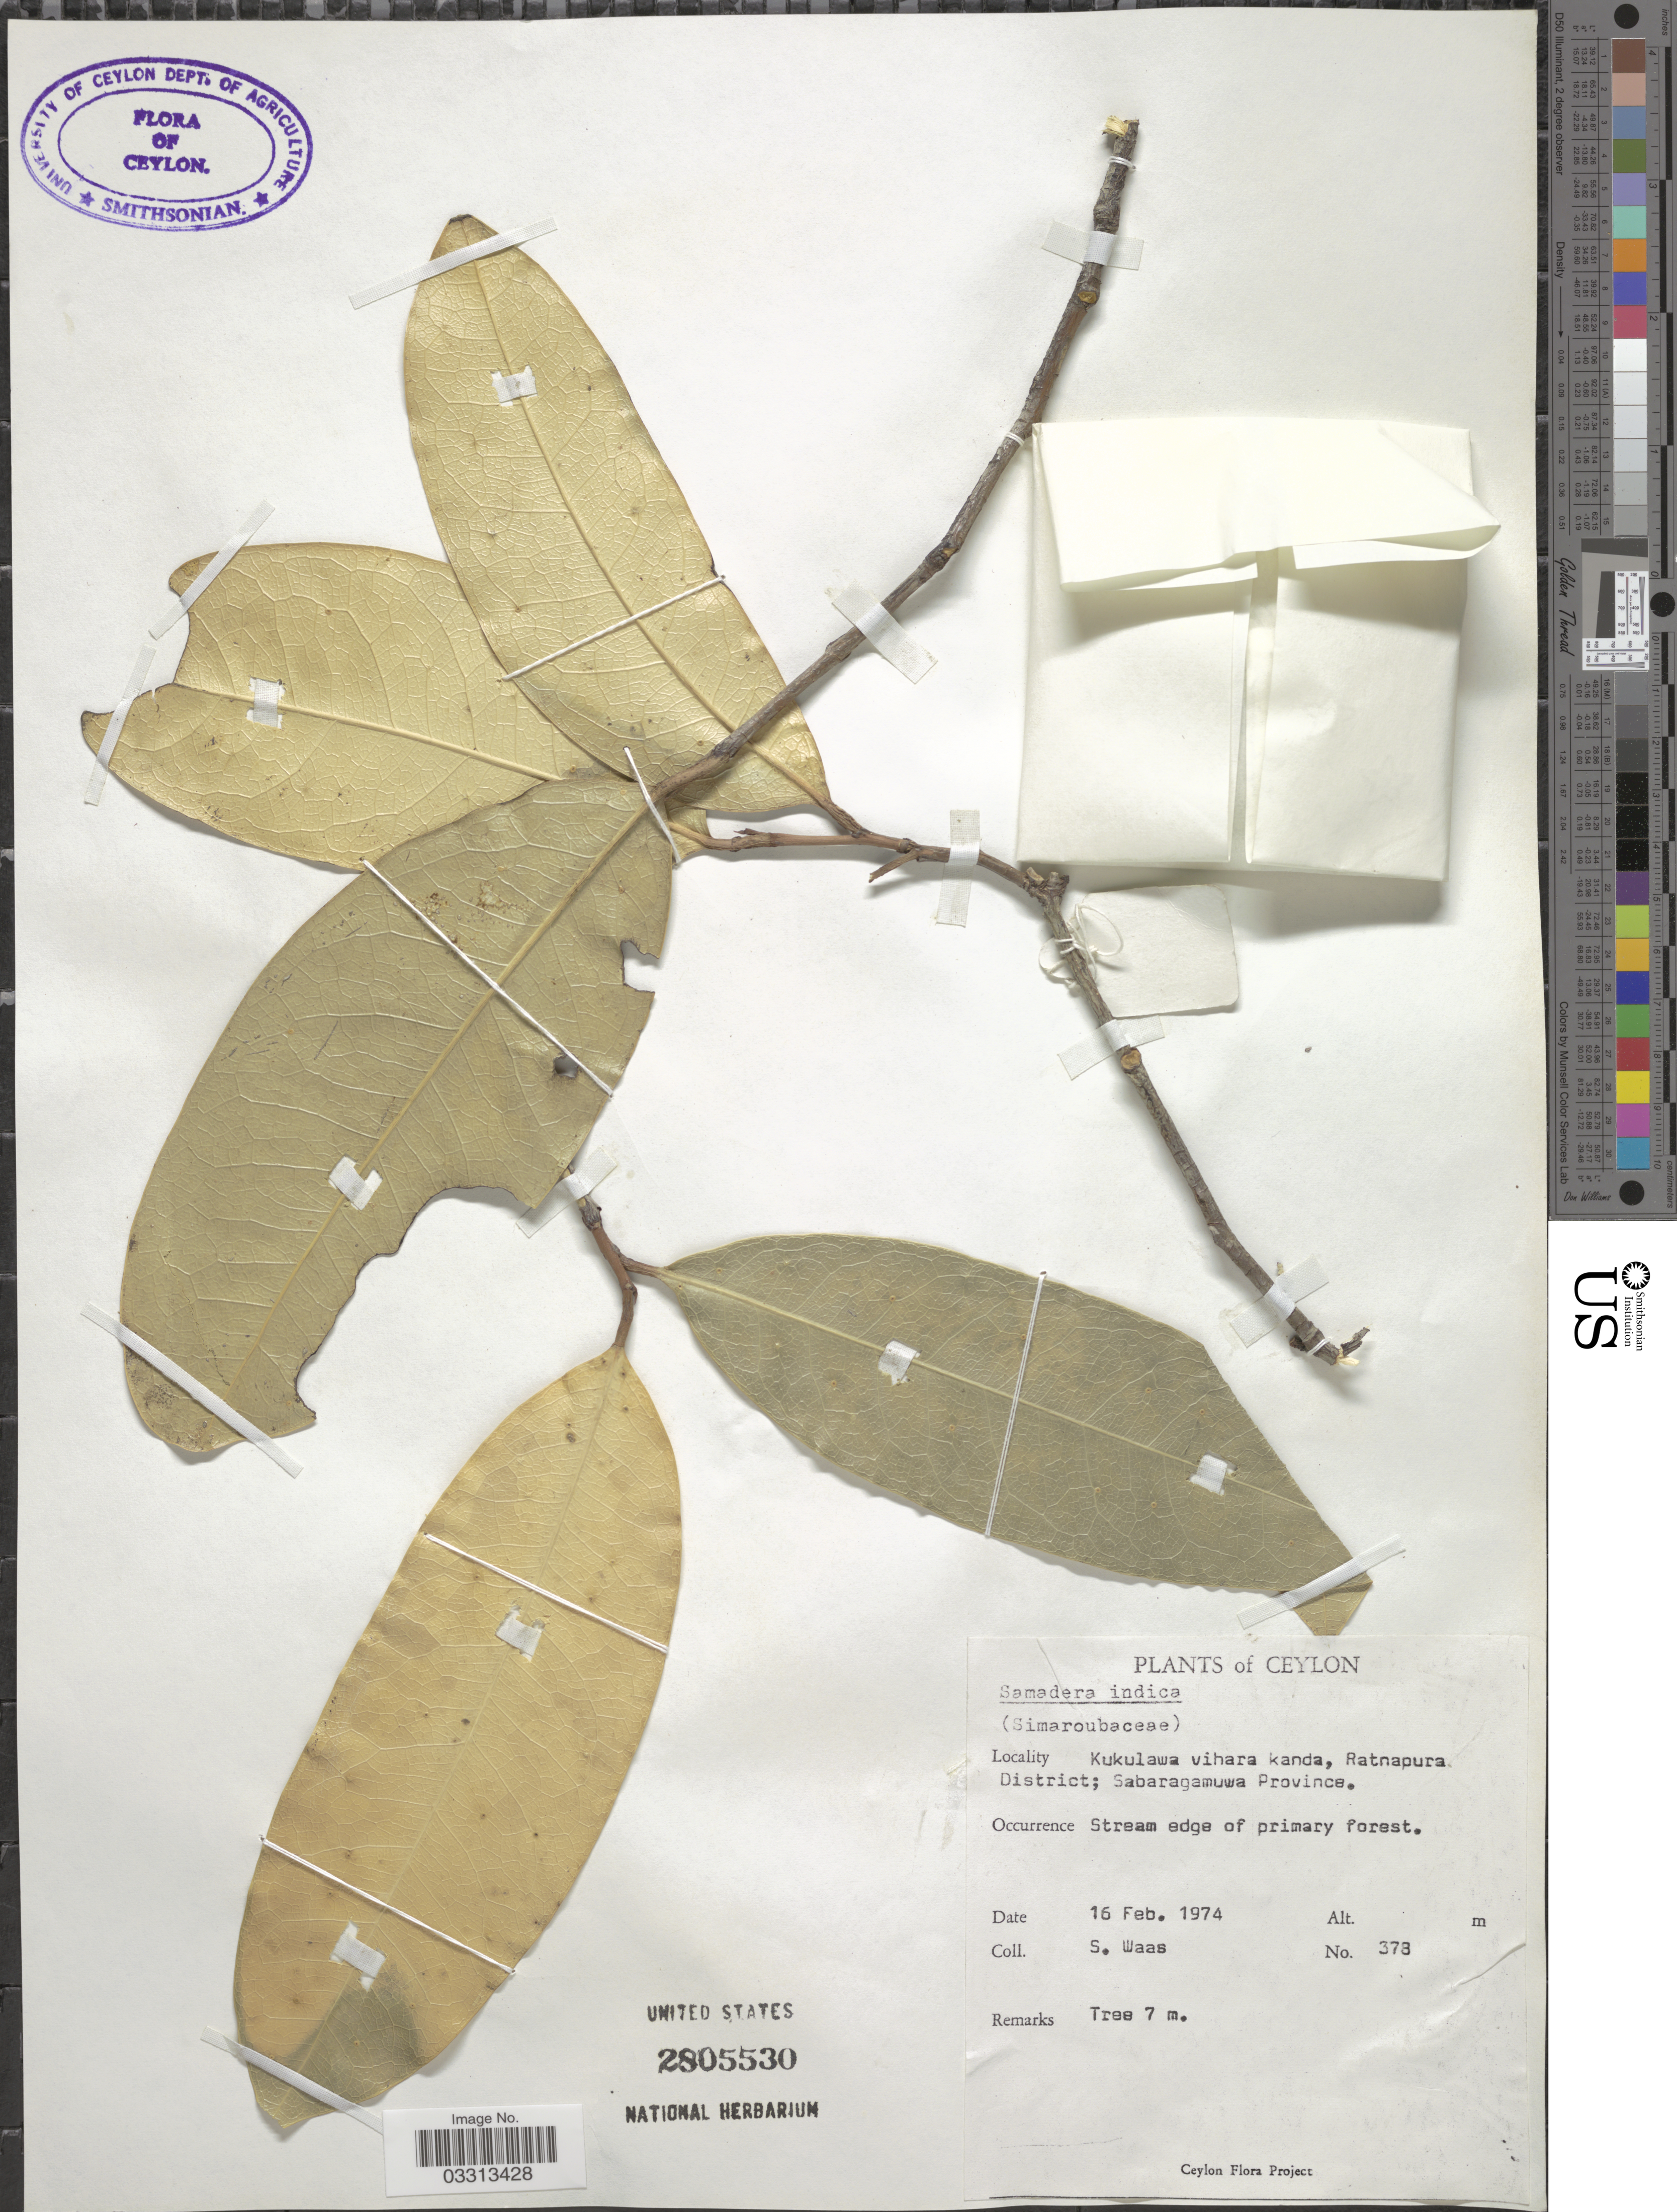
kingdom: Plantae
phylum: Tracheophyta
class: Magnoliopsida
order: Sapindales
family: Simaroubaceae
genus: Samadera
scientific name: Samadera indica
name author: Gaertn.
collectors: S. Waas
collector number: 378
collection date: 1974-02-16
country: Sri Lanka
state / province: Sabaragamuwa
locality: Ceylon. Kukulawa vihara kanda, Ratnapura District.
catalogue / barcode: US 2805530